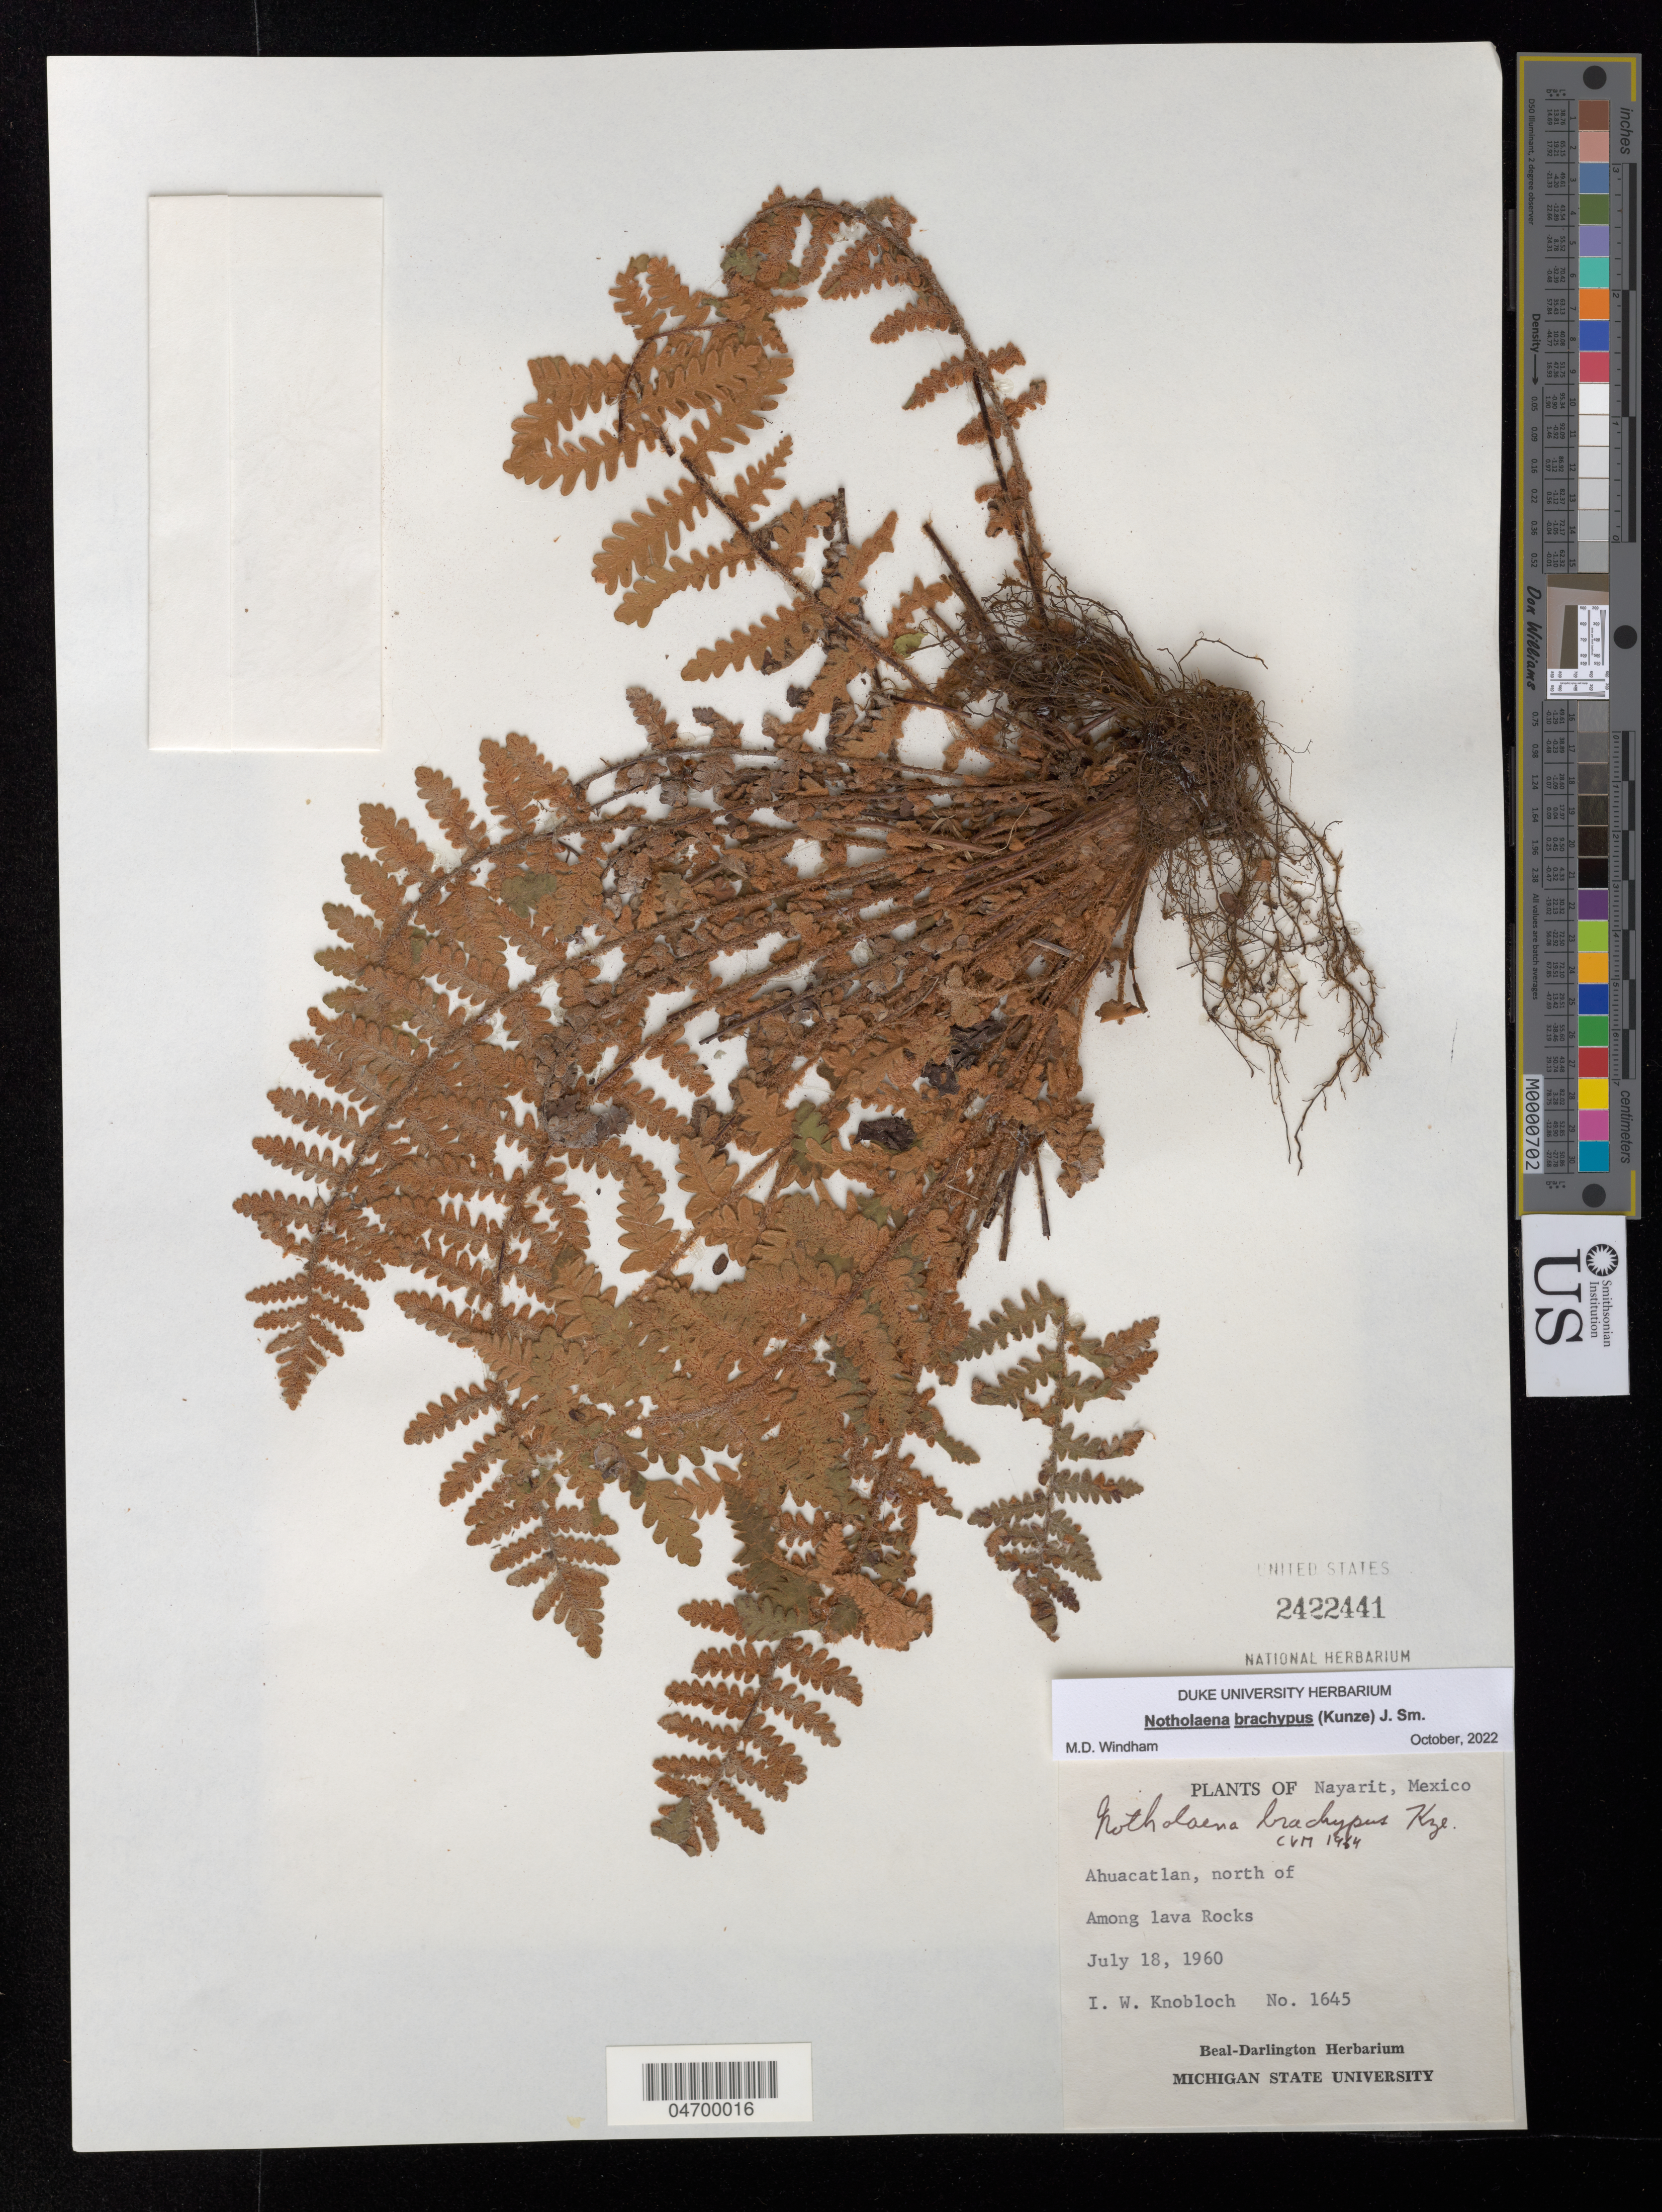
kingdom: Plantae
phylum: Tracheophyta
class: Polypodiopsida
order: Polypodiales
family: Pteridaceae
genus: Notholaena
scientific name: Notholaena brachypus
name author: (Kunze) J. Sm.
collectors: I. W. Knobloch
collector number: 1645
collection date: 1960-07-18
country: Mexico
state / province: Nayarit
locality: Ahuatcatlan, north of Among lava Rocks.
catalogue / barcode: US 2422441